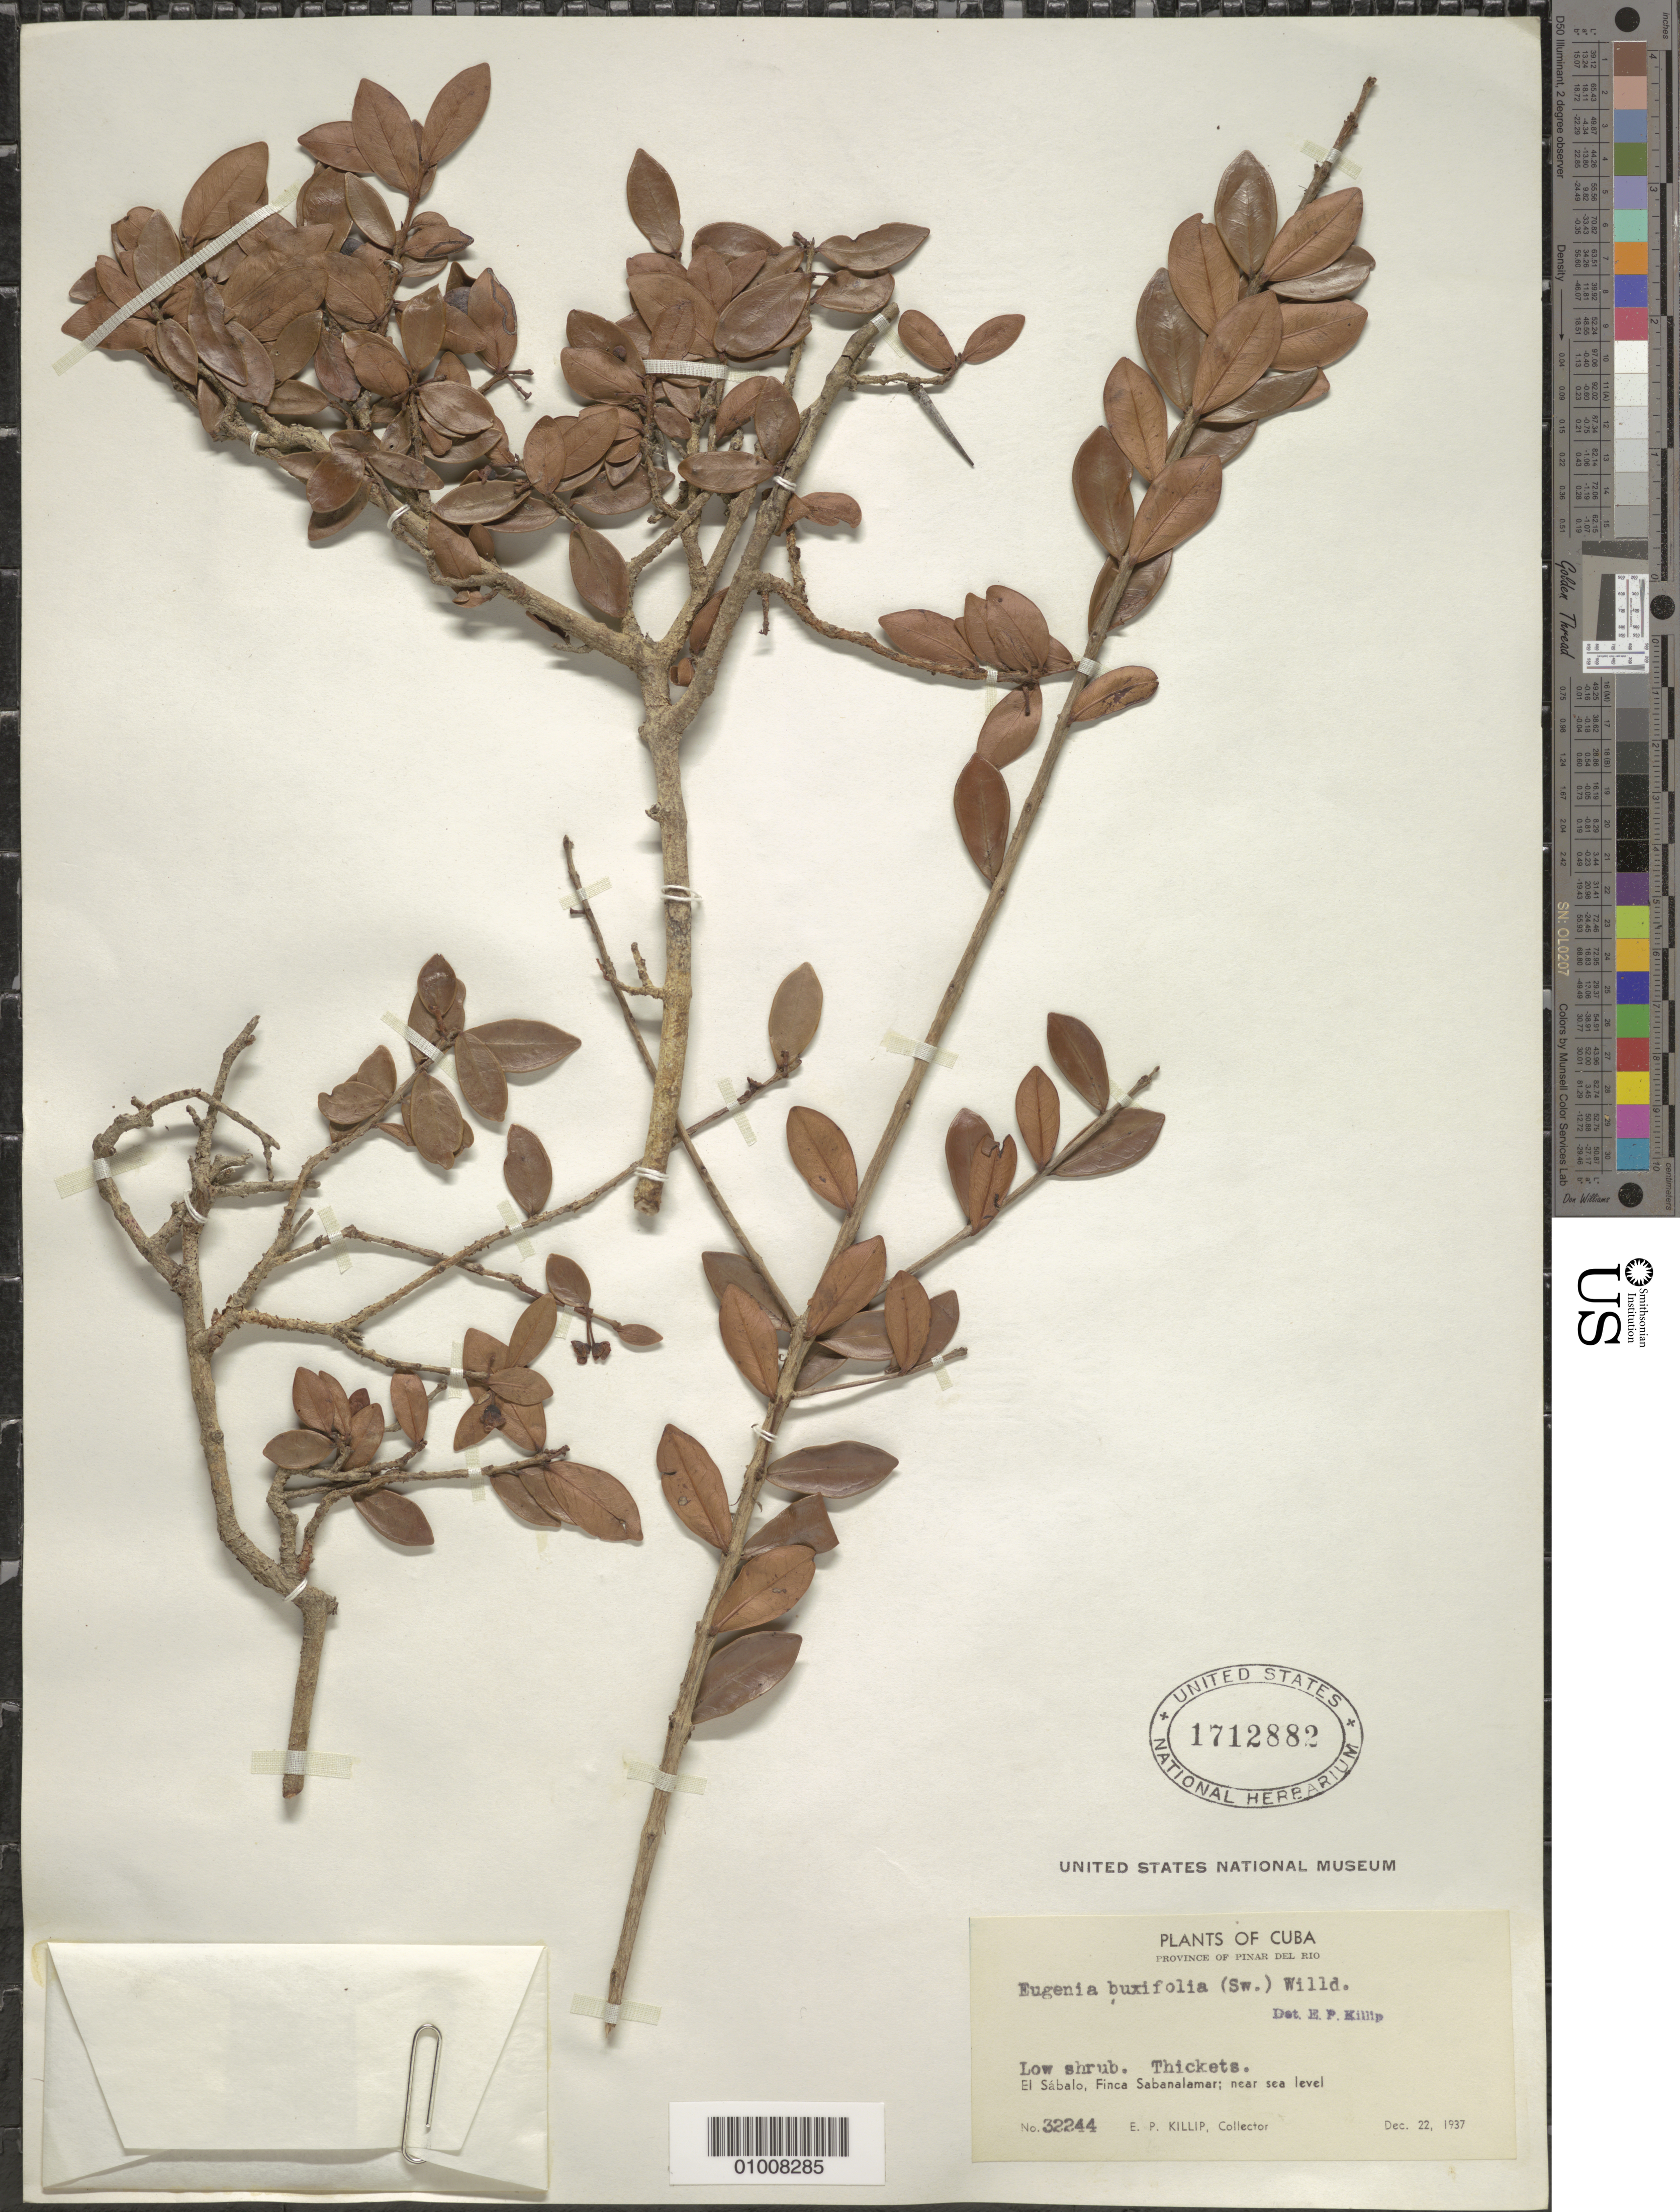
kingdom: Plantae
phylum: Tracheophyta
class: Magnoliopsida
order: Myrtales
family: Myrtaceae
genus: Eugenia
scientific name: Eugenia foetida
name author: Pers.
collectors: E. P. Killip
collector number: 32244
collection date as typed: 22 Dec 1937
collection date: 1937-12-22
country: Cuba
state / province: Pinar del Rio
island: Cuba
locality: El Sábalo, Finca Sabanalamar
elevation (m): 0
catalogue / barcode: US 1712882